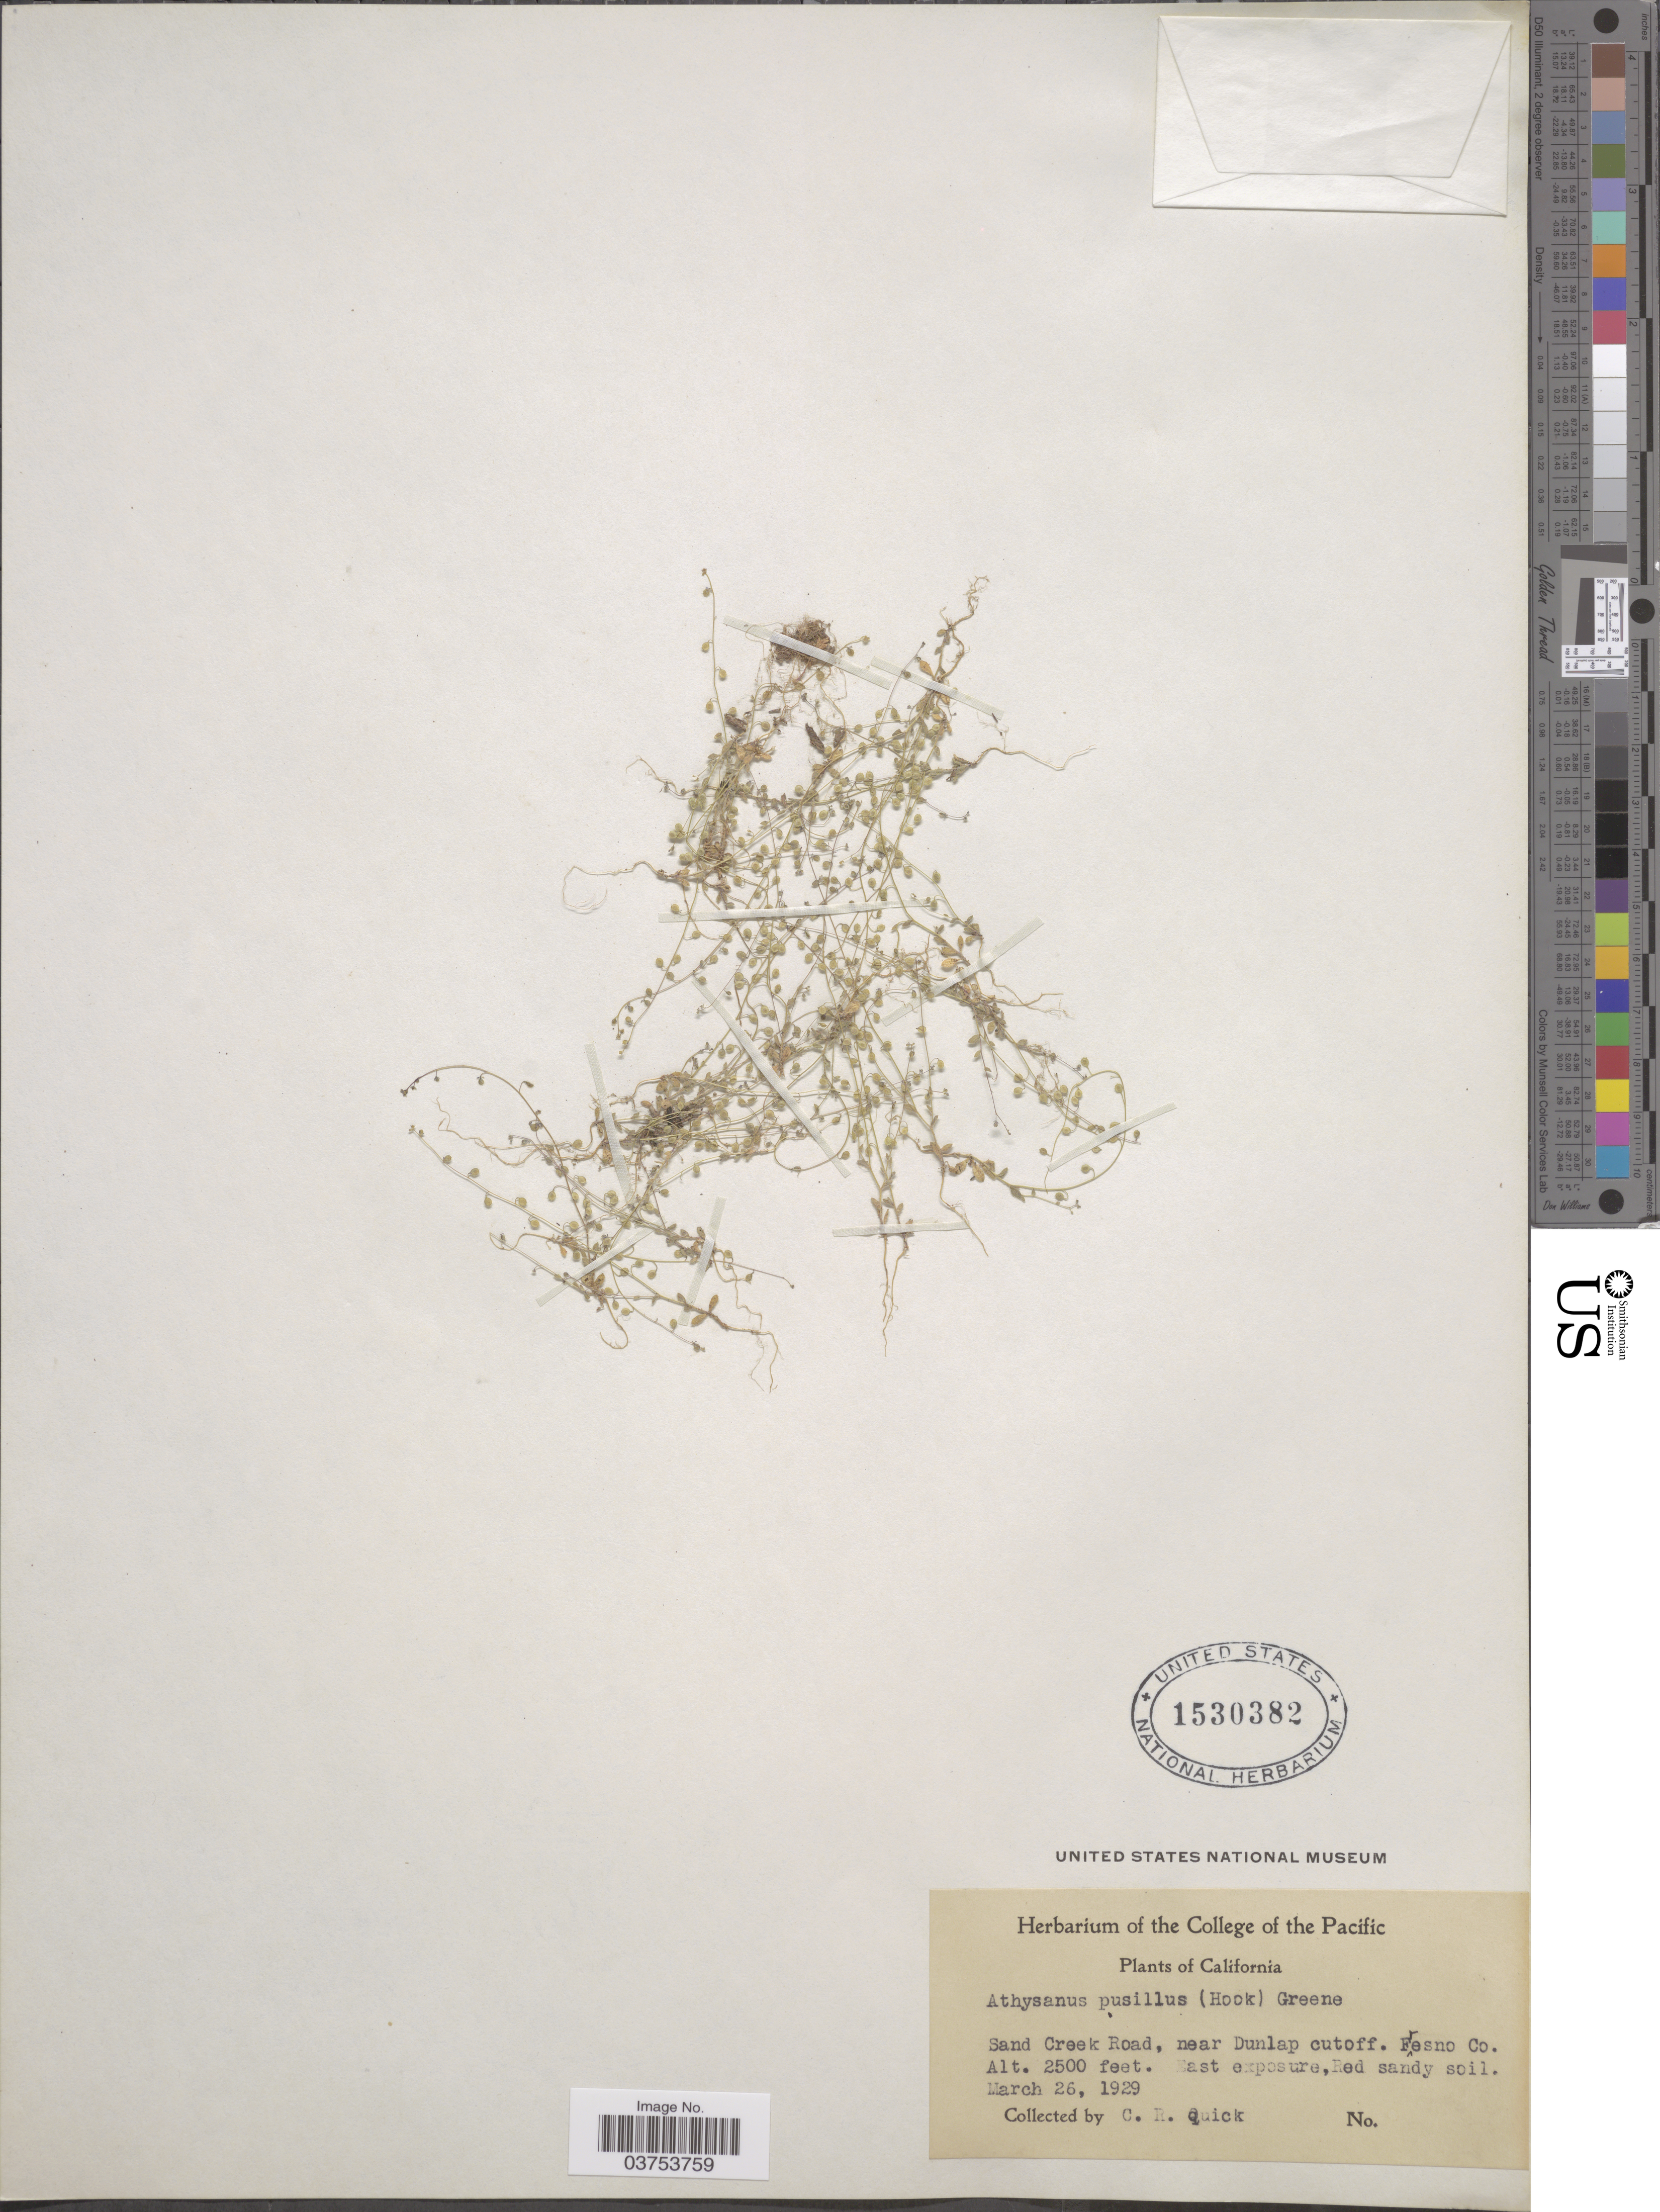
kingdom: Plantae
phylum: Tracheophyta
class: Magnoliopsida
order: Brassicales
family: Brassicaceae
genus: Athysanus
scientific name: Athysanus pusillus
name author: (Hook.) Greene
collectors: C. Quick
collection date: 1929-03-26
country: United States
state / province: California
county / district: Fresno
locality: Sand Creek Road, near Dunlap cutoff. Fresno Co. East exposure.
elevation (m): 762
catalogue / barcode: US 1530382